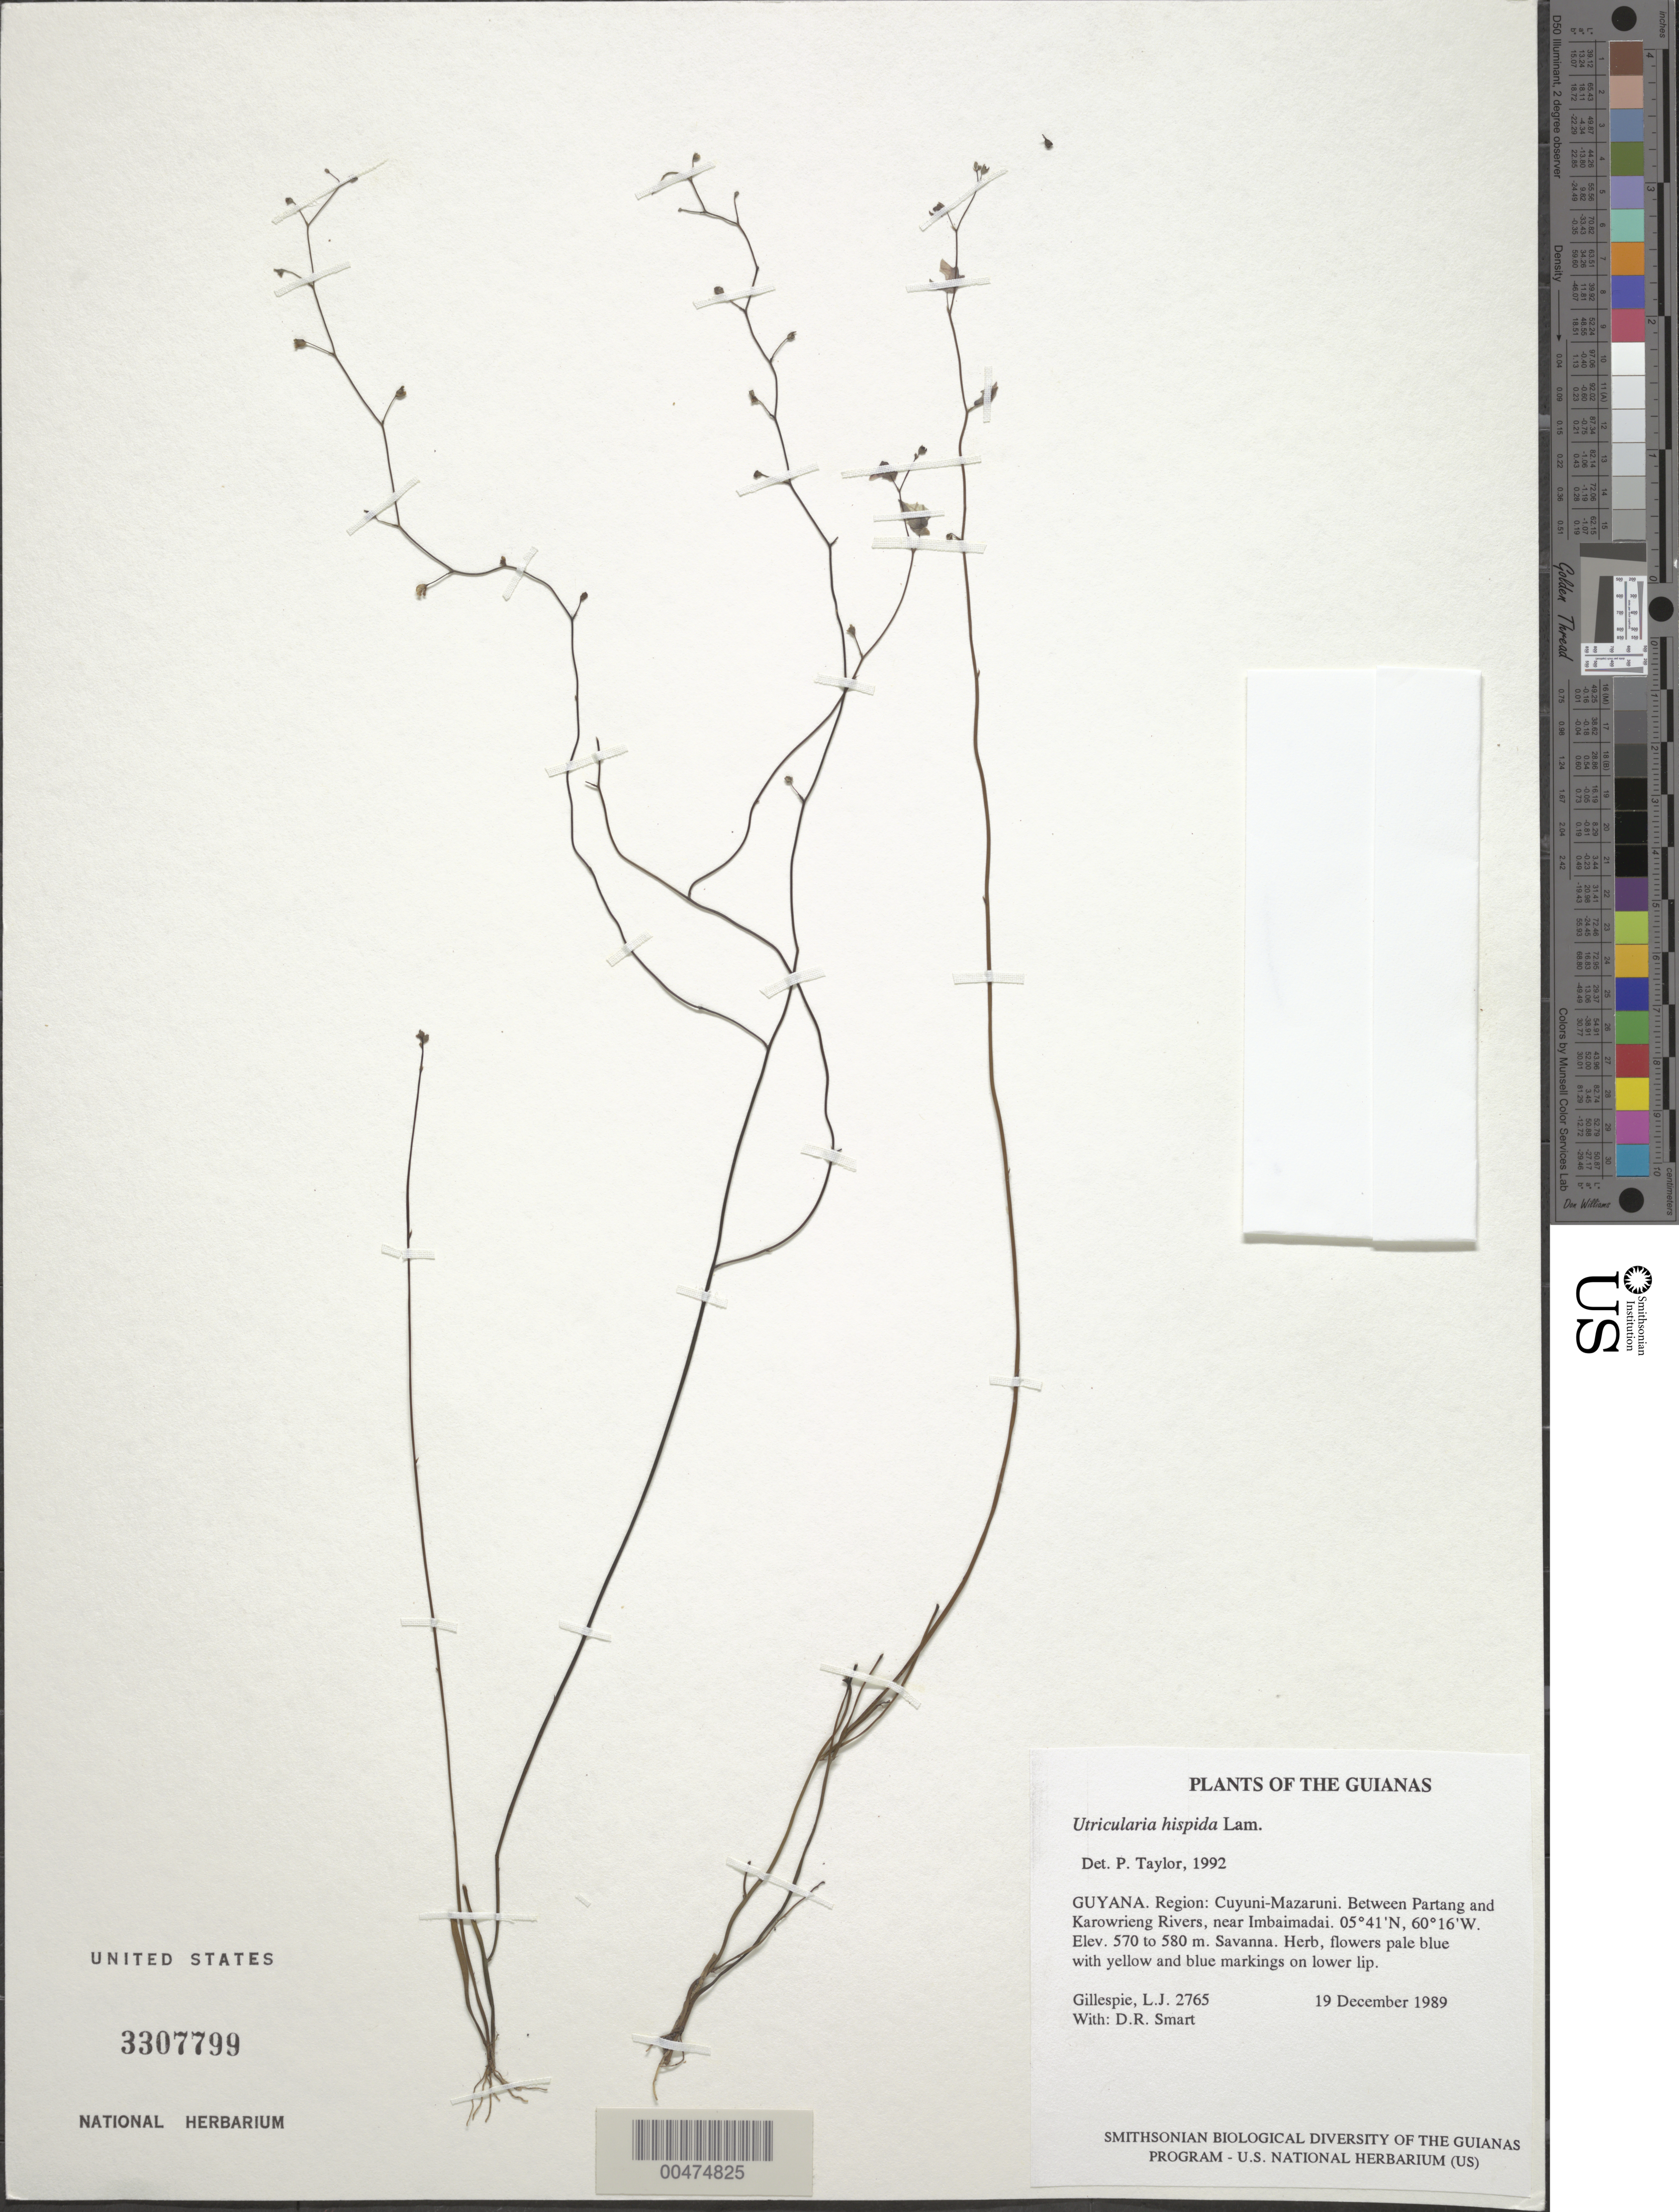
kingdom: Plantae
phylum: Tracheophyta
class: Magnoliopsida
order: Lamiales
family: Lentibulariaceae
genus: Utricularia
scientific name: Utricularia hispida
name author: Lam.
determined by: Taylor, P.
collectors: L. J. Gillespie & D. R. Smart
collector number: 2765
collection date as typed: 19 December 1989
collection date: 1989-12-19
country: Guyana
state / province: Cuyuni-Mazaruni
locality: Between Partang and Karowrieng Rivers, near Imbaimadai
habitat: Savanna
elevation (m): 570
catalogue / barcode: US 3307799